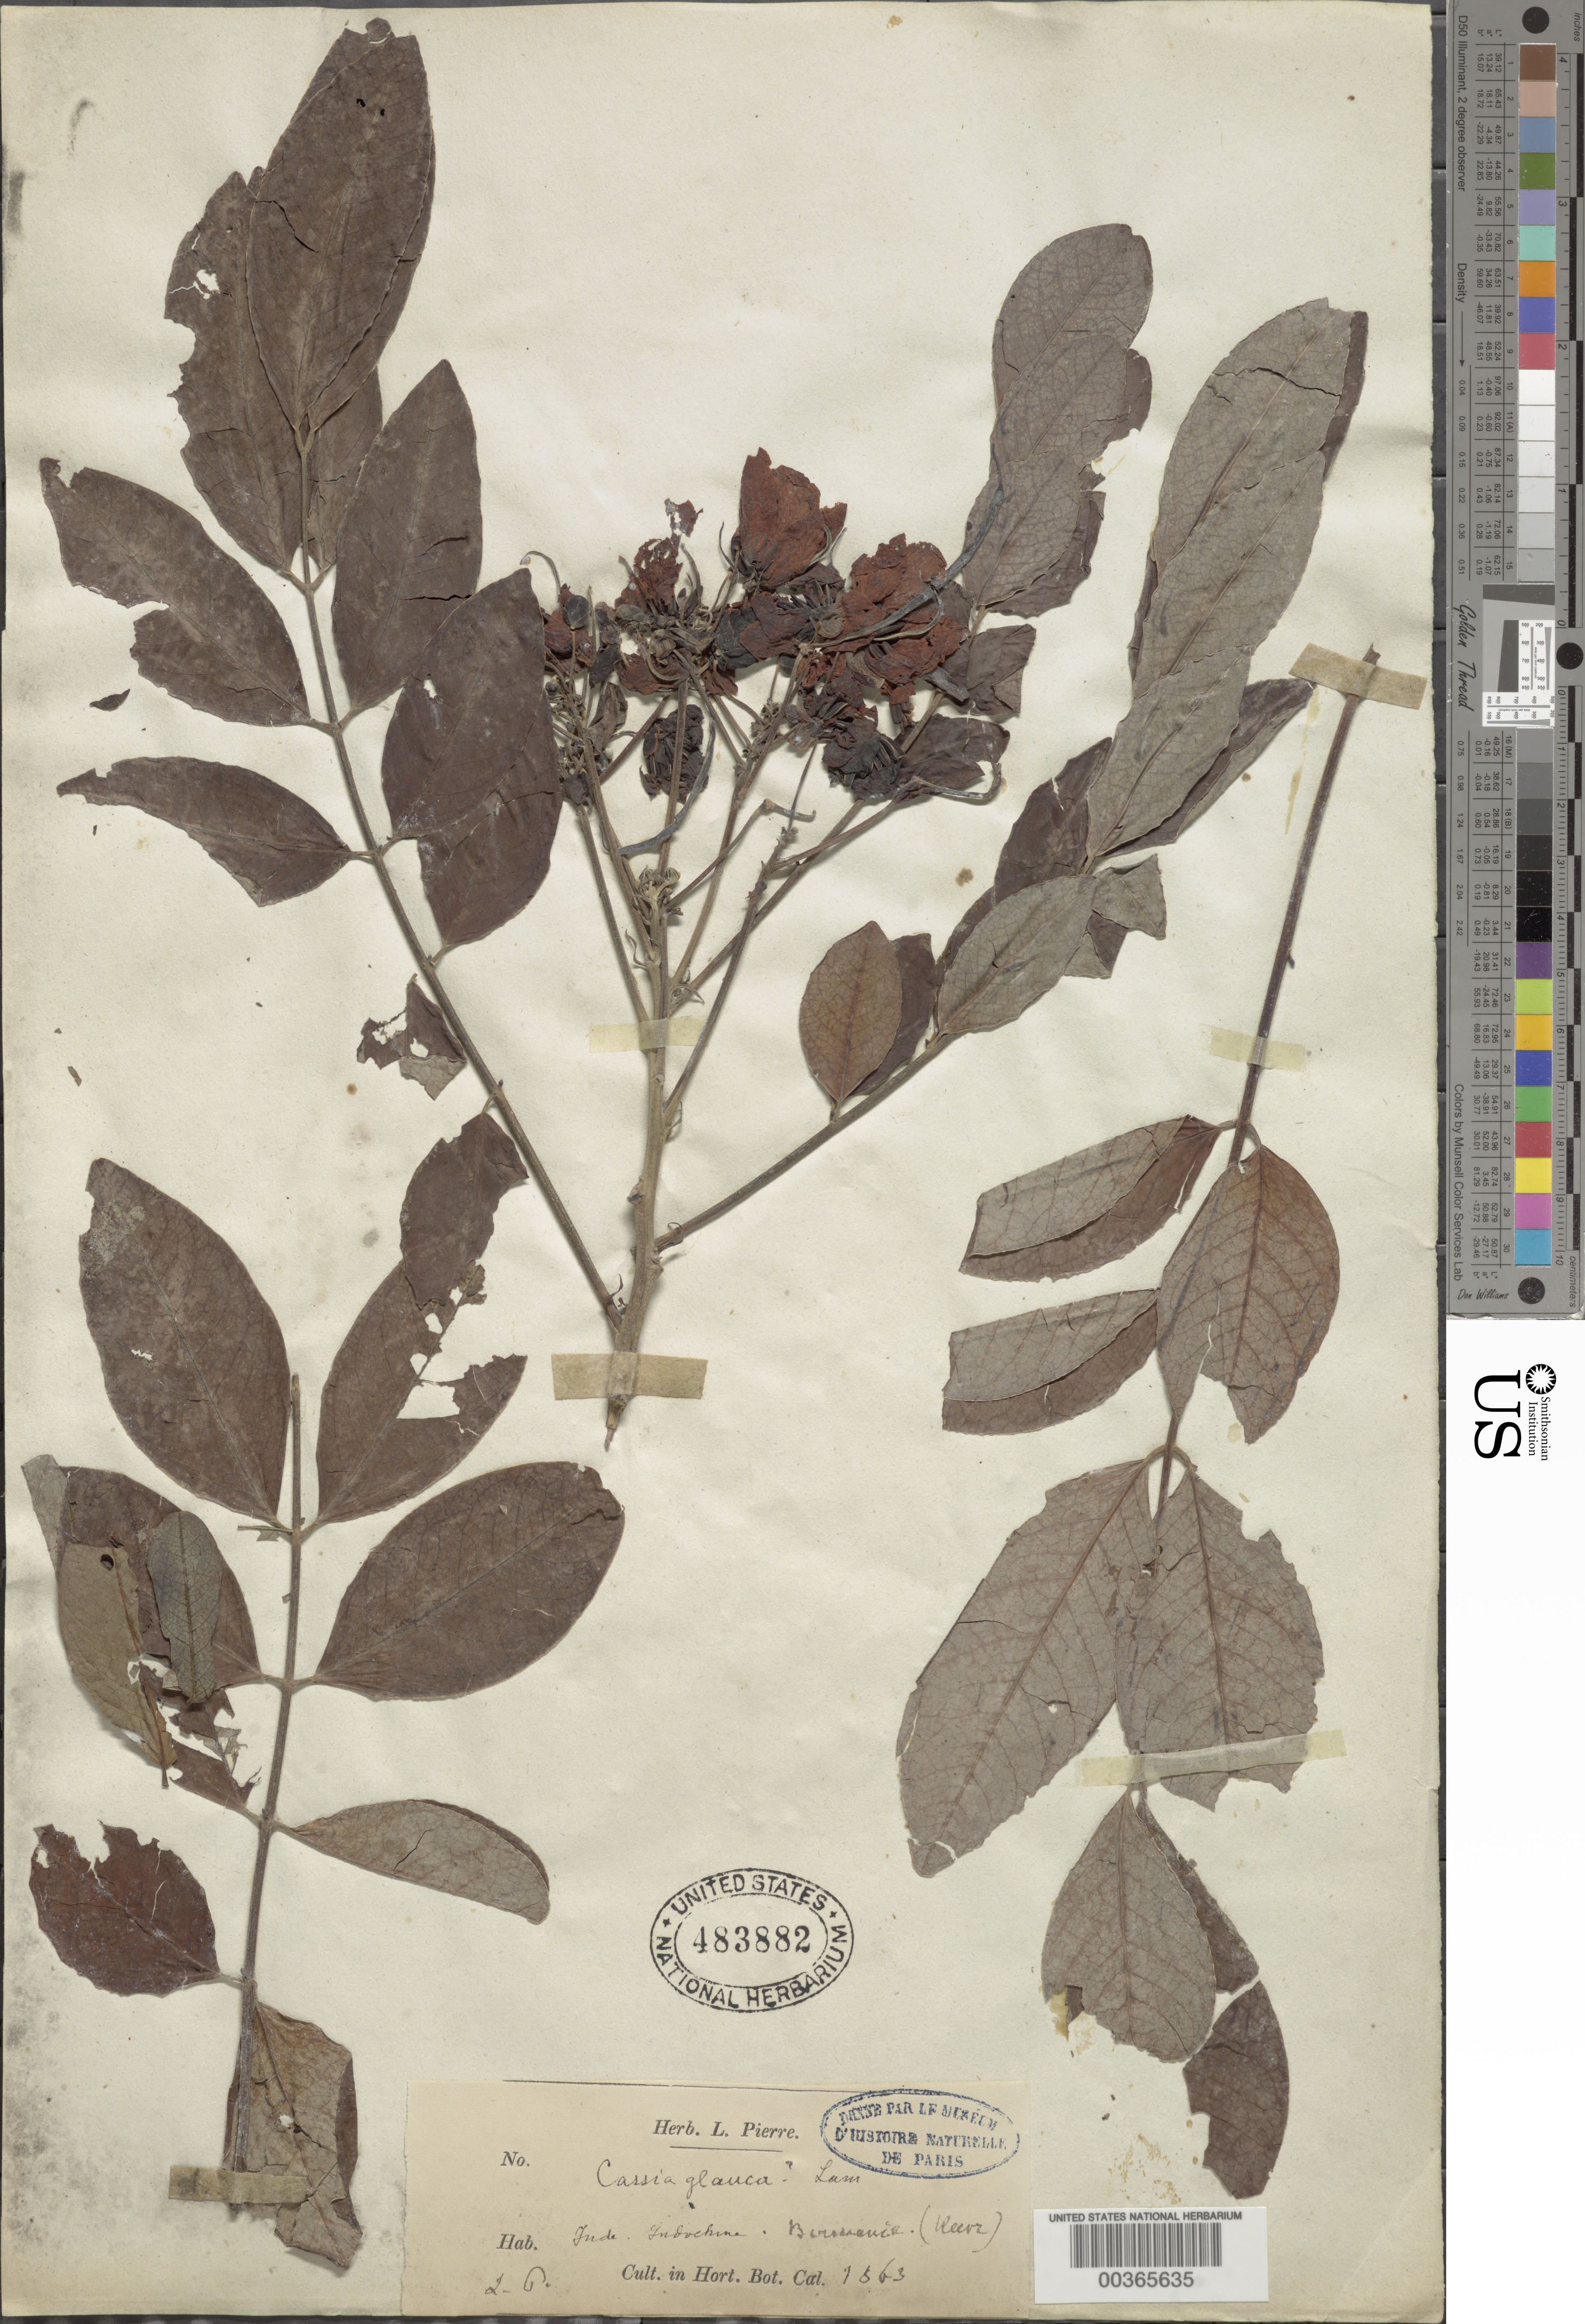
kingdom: Plantae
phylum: Tracheophyta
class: Magnoliopsida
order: Fabales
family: Fabaceae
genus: Senna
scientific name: Senna surattensis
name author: (Burm. f.) H.S. Irwin & Barneby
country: Vietnam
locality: Berruance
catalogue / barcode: US 483882